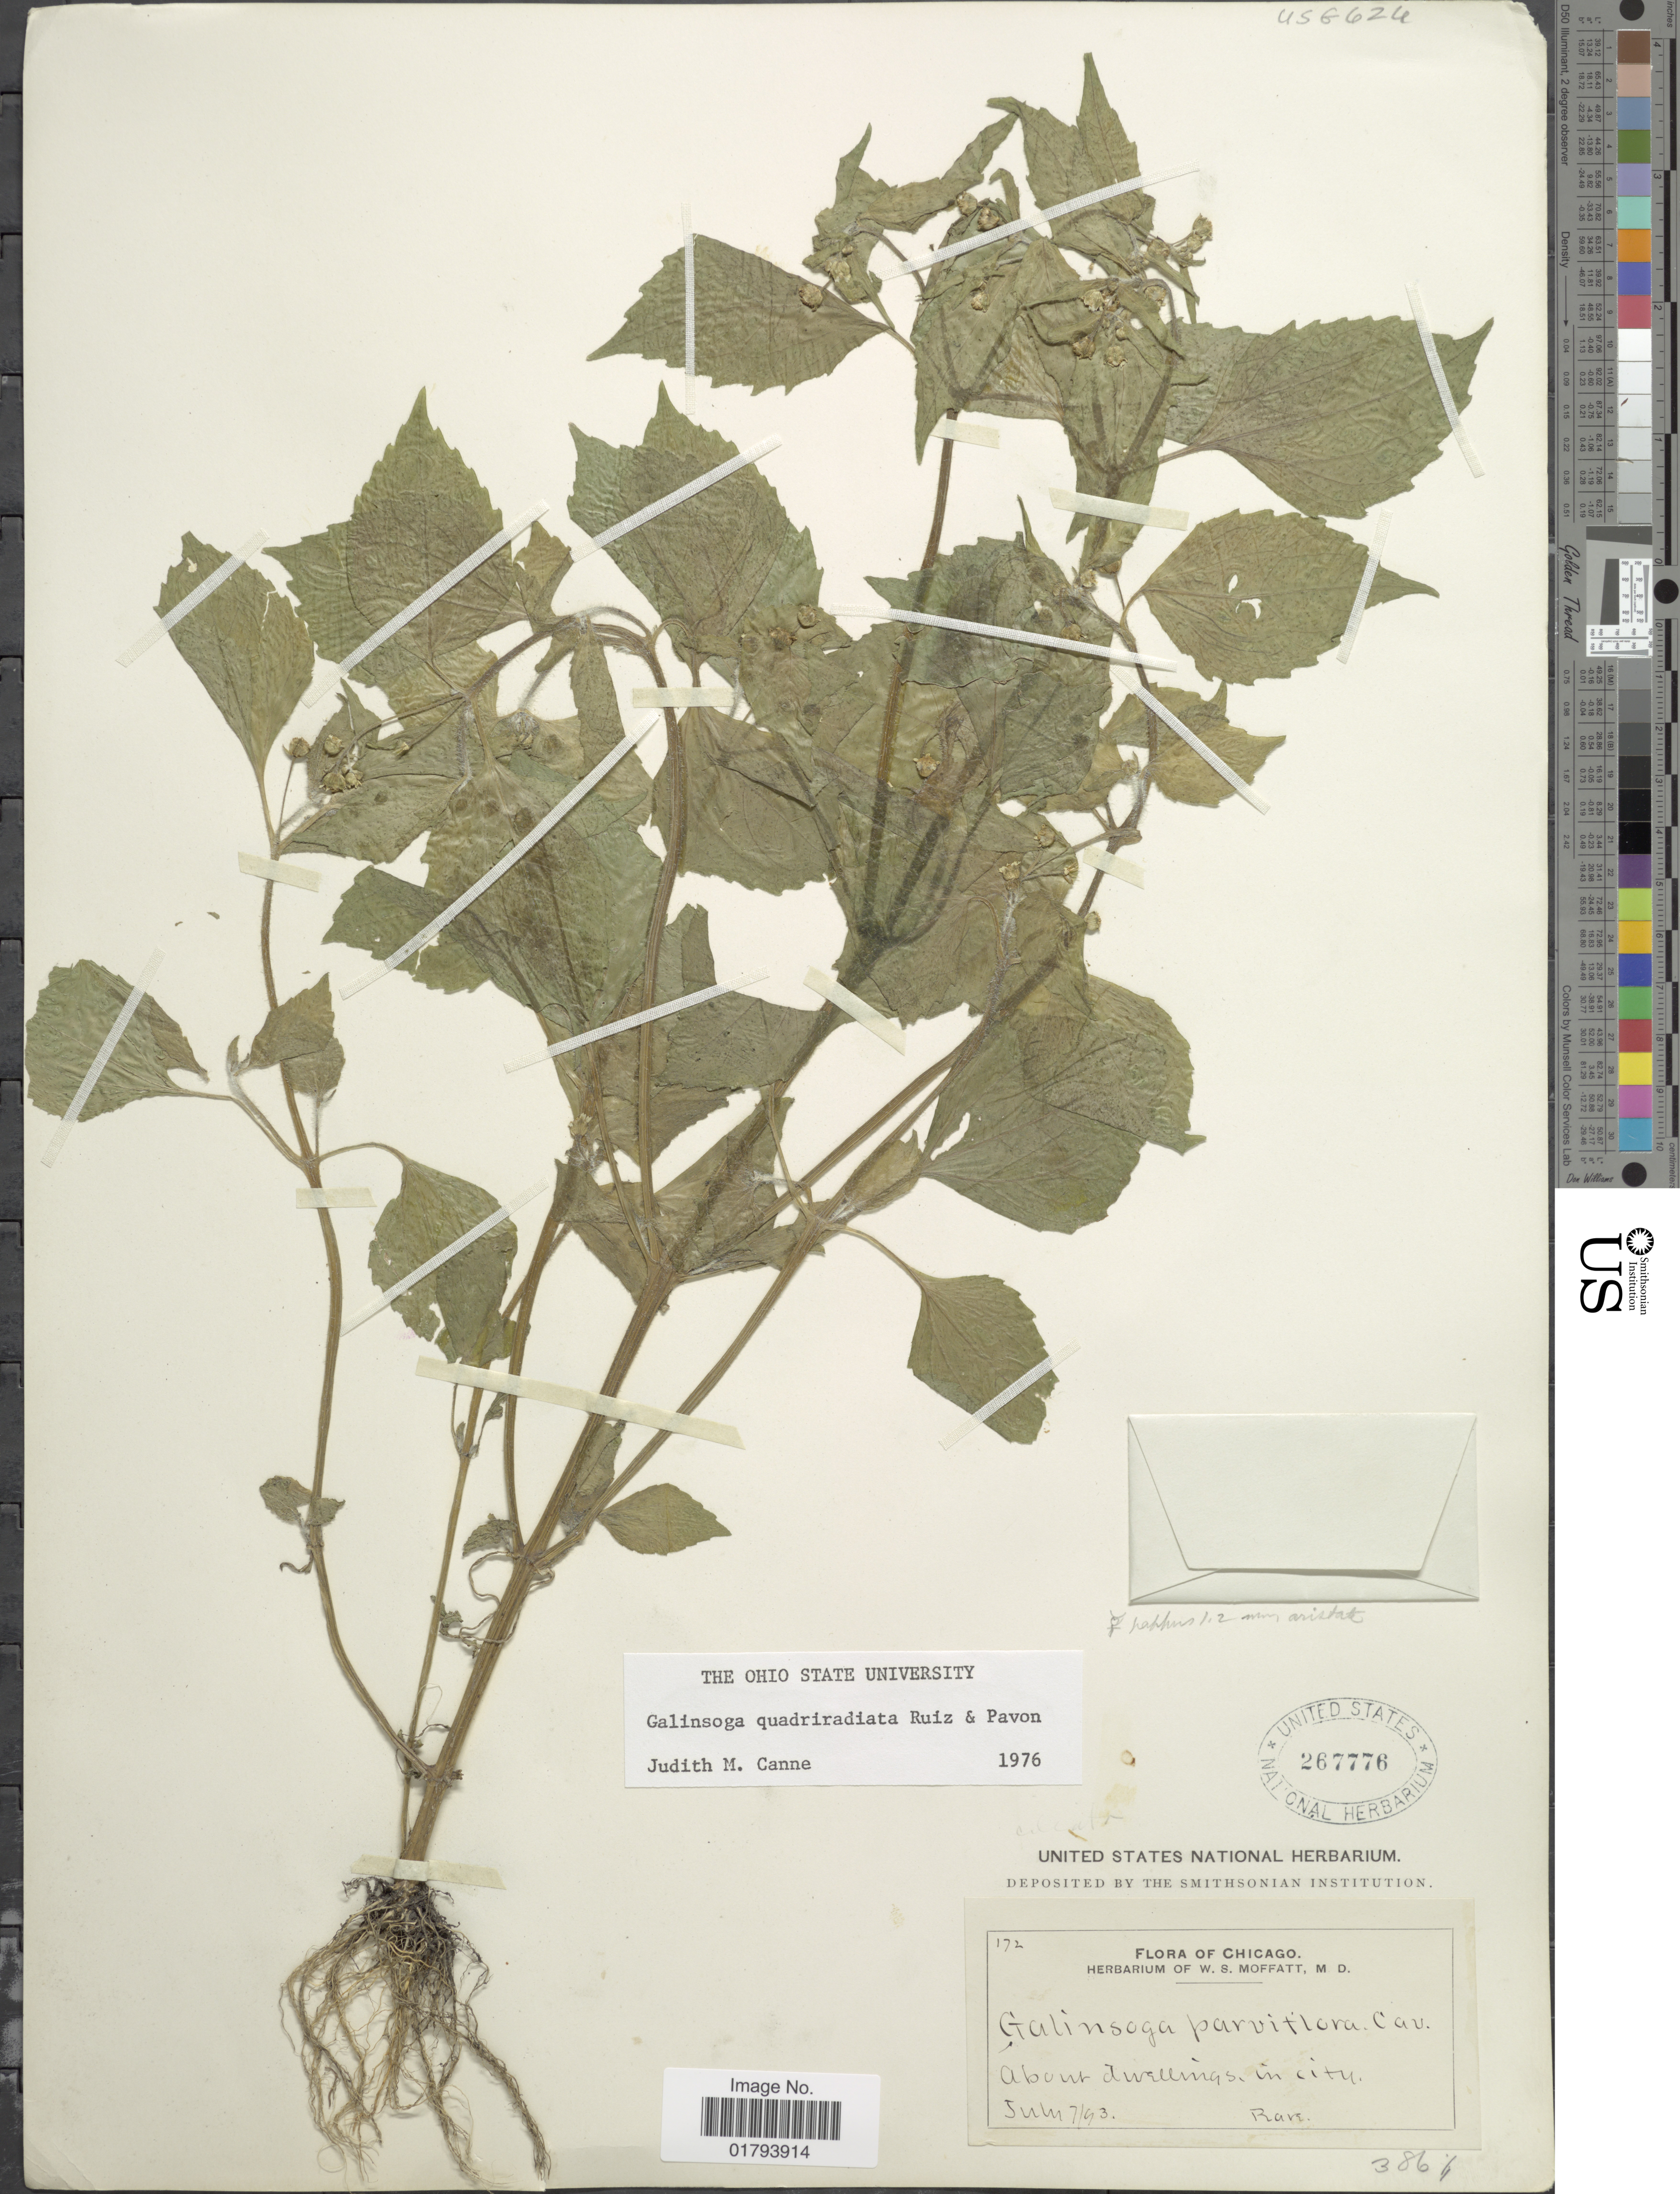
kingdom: Plantae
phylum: Tracheophyta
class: Magnoliopsida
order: Asterales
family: Asteraceae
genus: Galinsoga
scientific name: Galinsoga quadriradiata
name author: Ruiz & Pav.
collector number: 172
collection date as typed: Transcribed d/m/y: /7/93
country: United States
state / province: Illinois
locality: Chicago, about dwellings in city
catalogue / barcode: US 267776